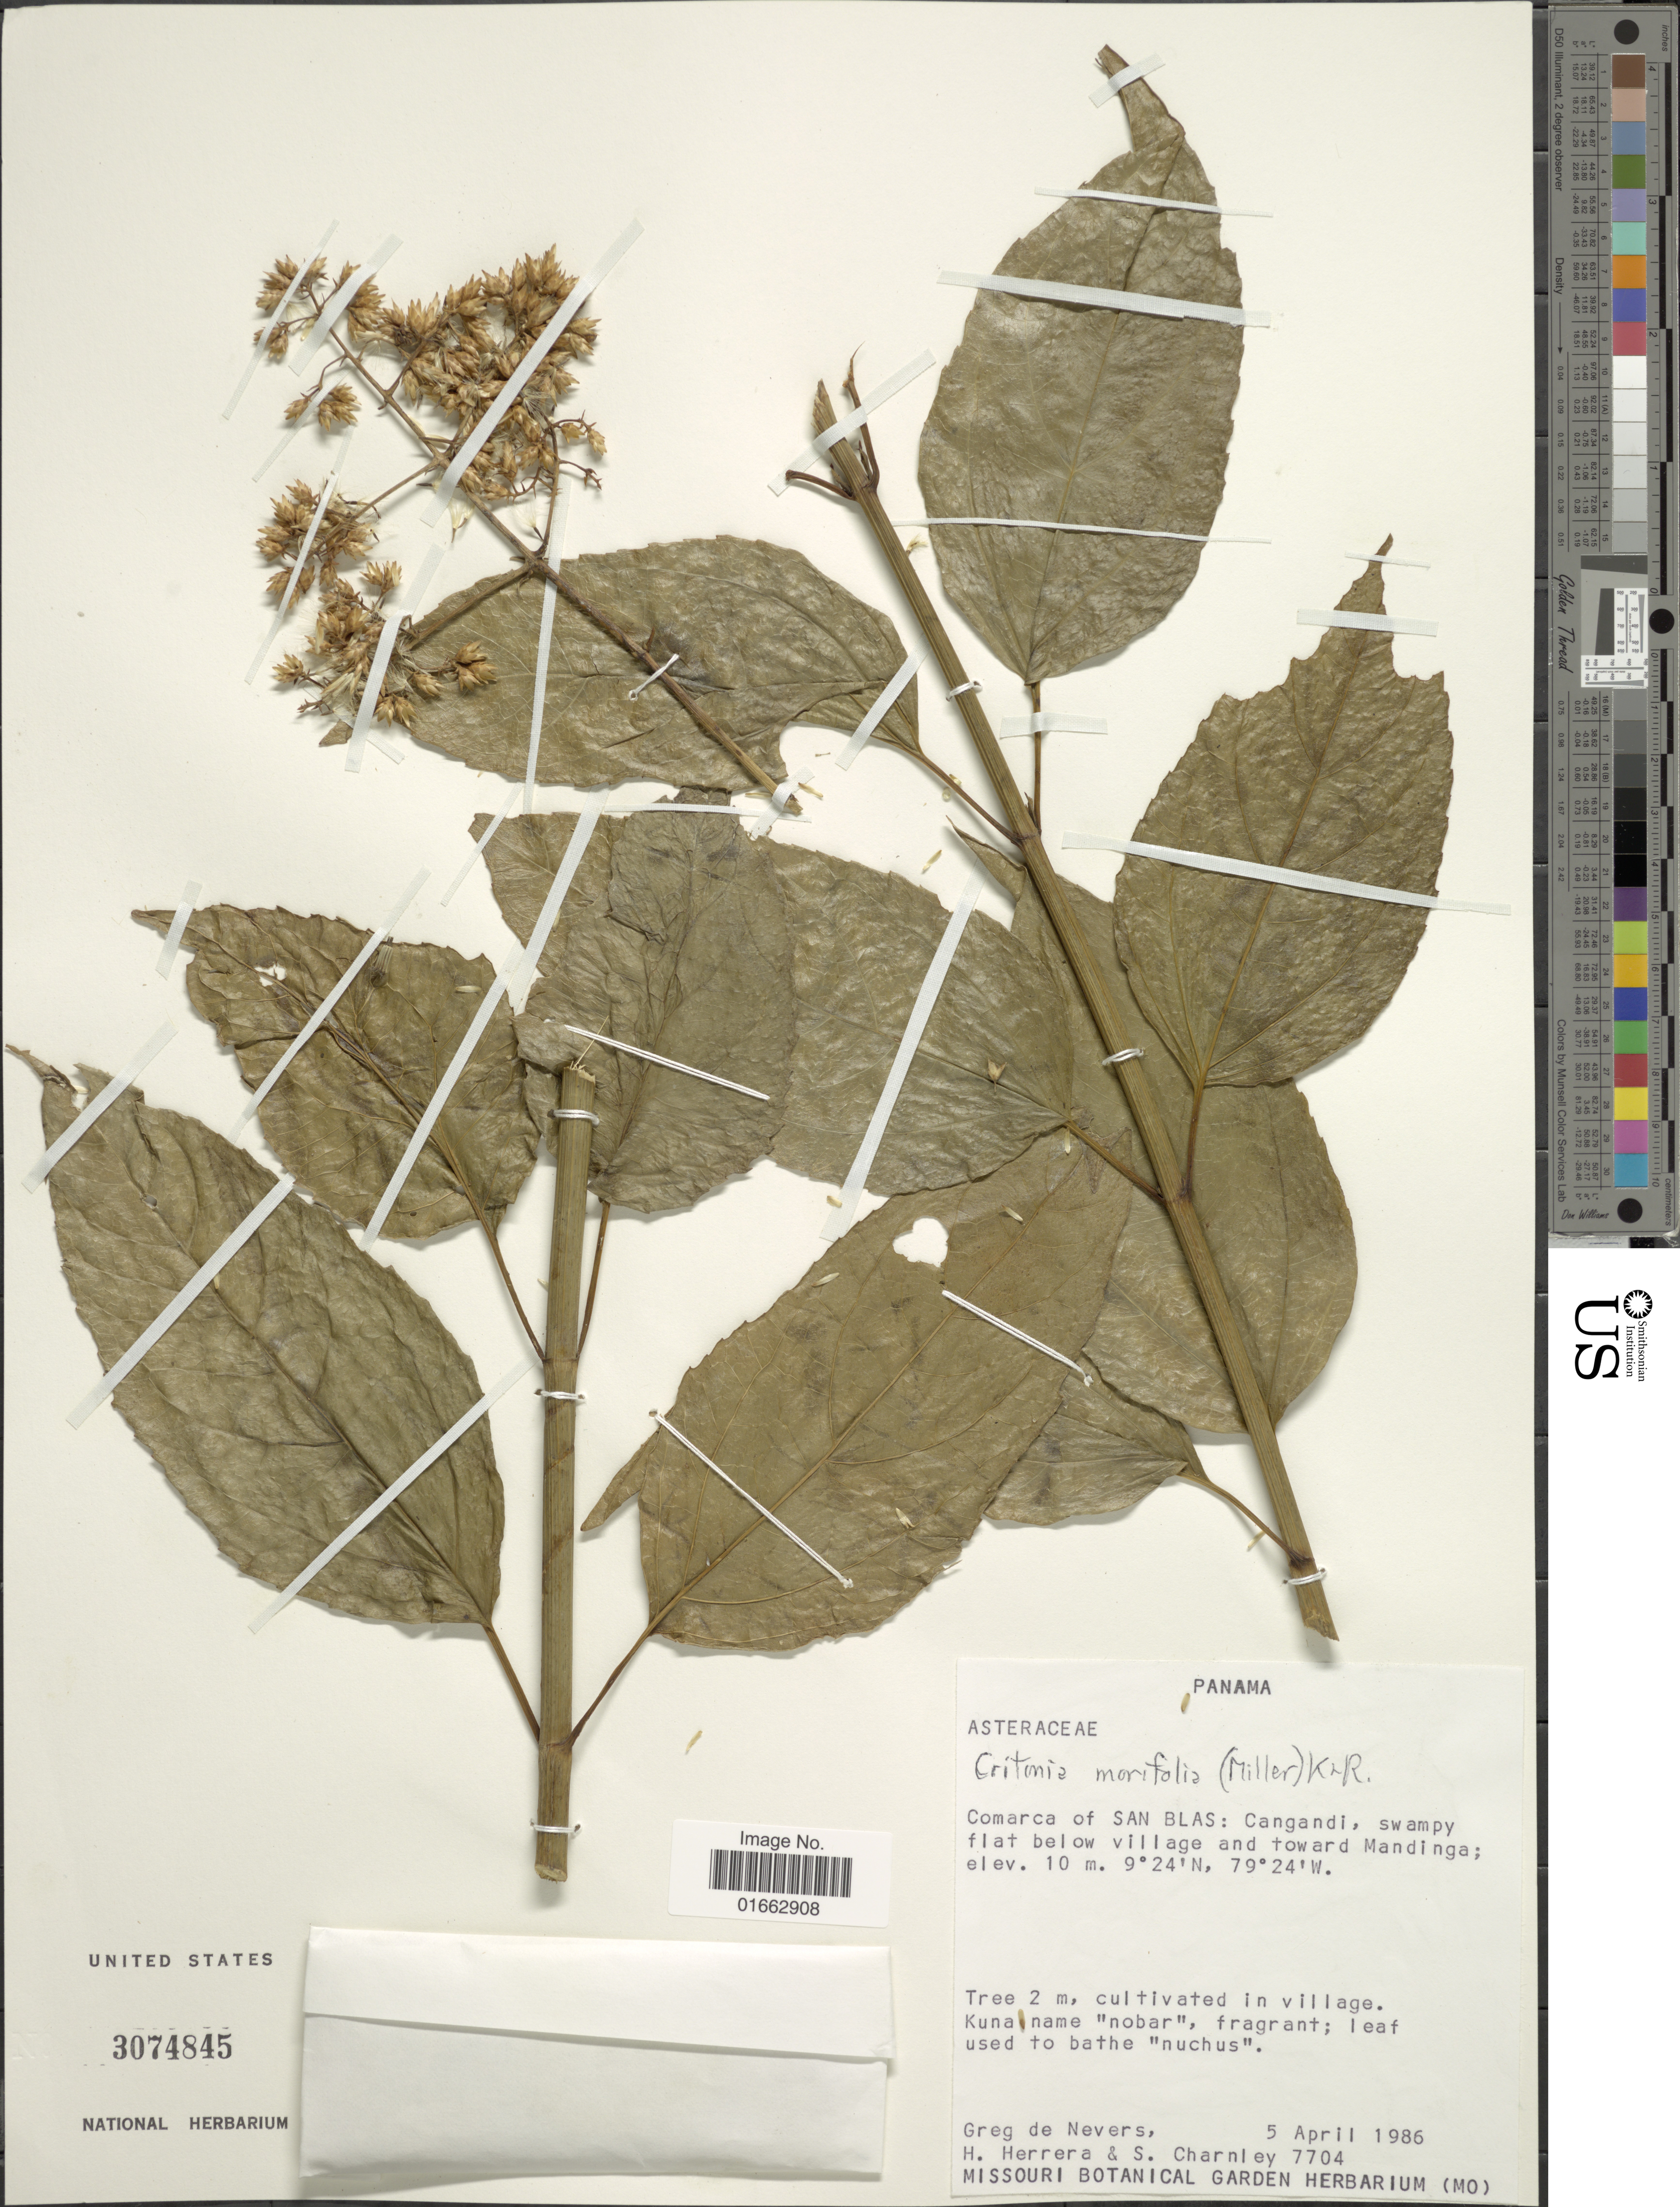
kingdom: Plantae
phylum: Tracheophyta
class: Magnoliopsida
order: Asterales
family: Asteraceae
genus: Critonia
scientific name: Critonia morifolia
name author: (Mill.) R.M. King & H. Rob.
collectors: G. C. de Nevers, H. Herrera & S. Charnley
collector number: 7704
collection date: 1986-04-05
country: Panama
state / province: Kuna Yala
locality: Comarca of San Blas: Cangandi, swampy flat below village and toward Mandinga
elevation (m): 10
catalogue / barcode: US 3074845